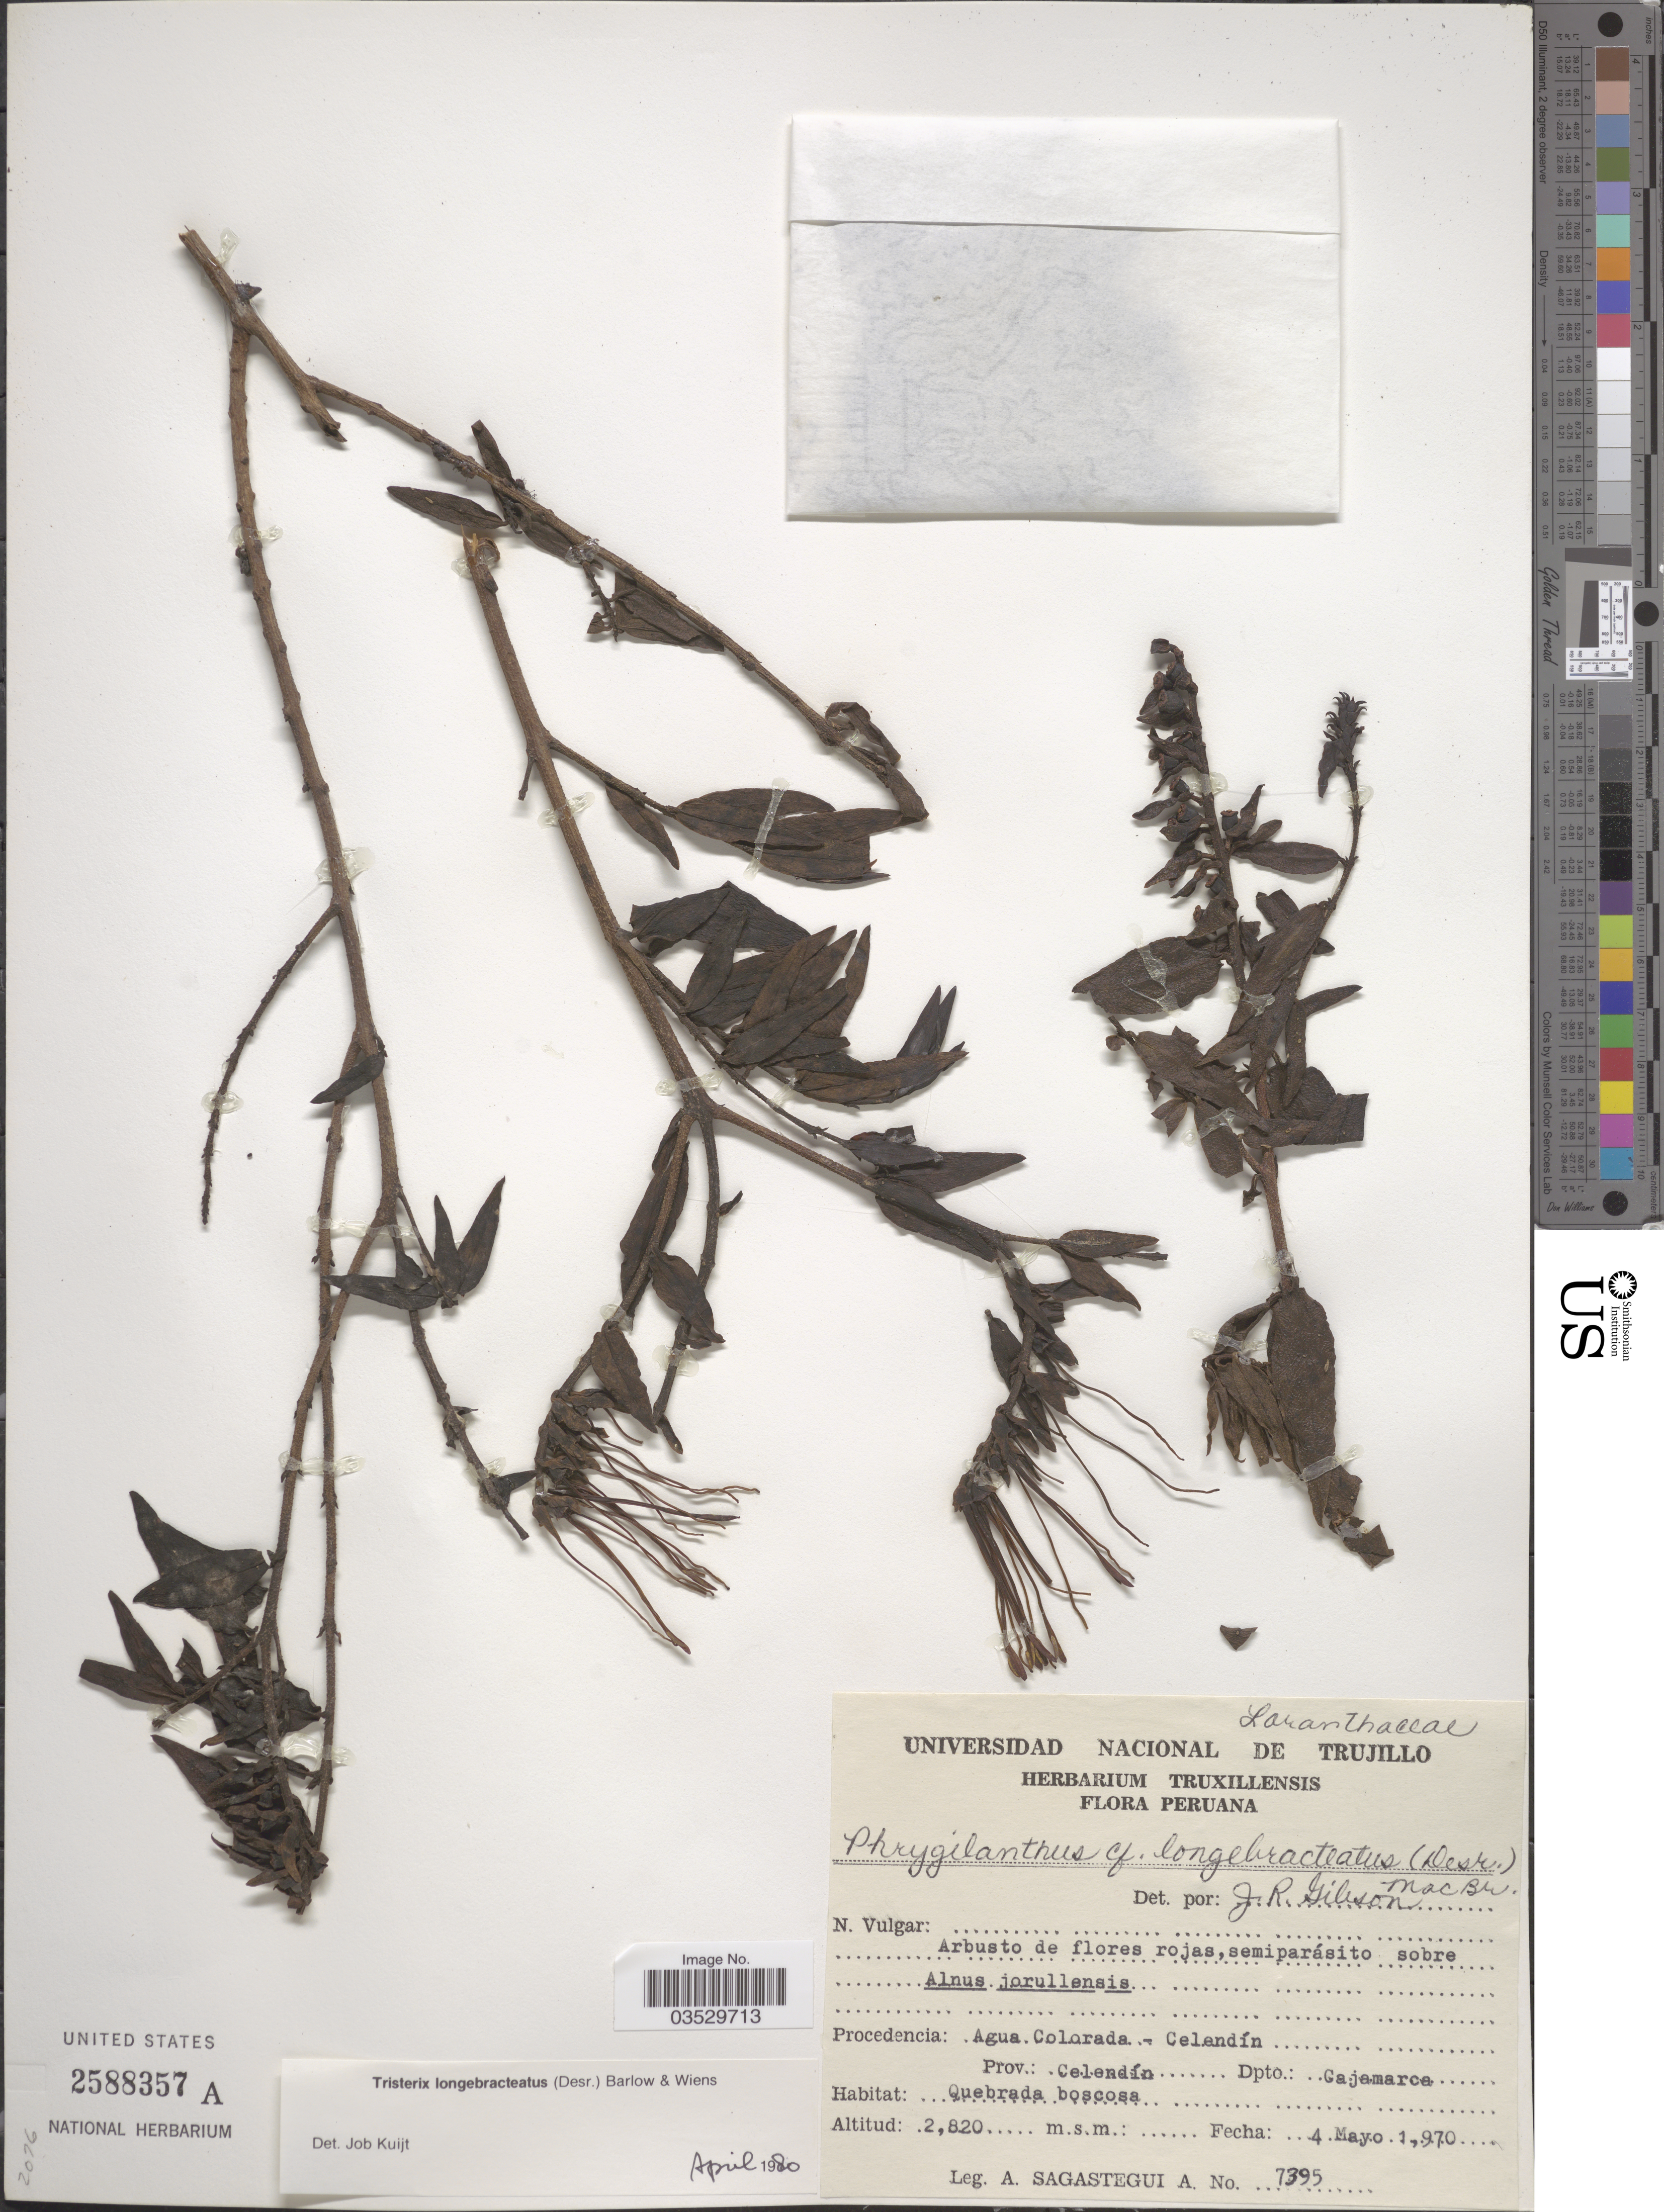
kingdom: Plantae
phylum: Tracheophyta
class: Magnoliopsida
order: Santalales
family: Loranthaceae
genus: Tristerix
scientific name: Tristerix longebracteatus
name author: (Desr.) Bart. & Wiens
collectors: A. Sagástegui A.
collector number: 7395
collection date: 1970-05-04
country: Peru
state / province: Cajamarca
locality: Procedencia Agua Colorada - Celendín. Prov. Celendín. Dpto.: Cajamarca.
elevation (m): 2820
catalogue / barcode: US 2588357A